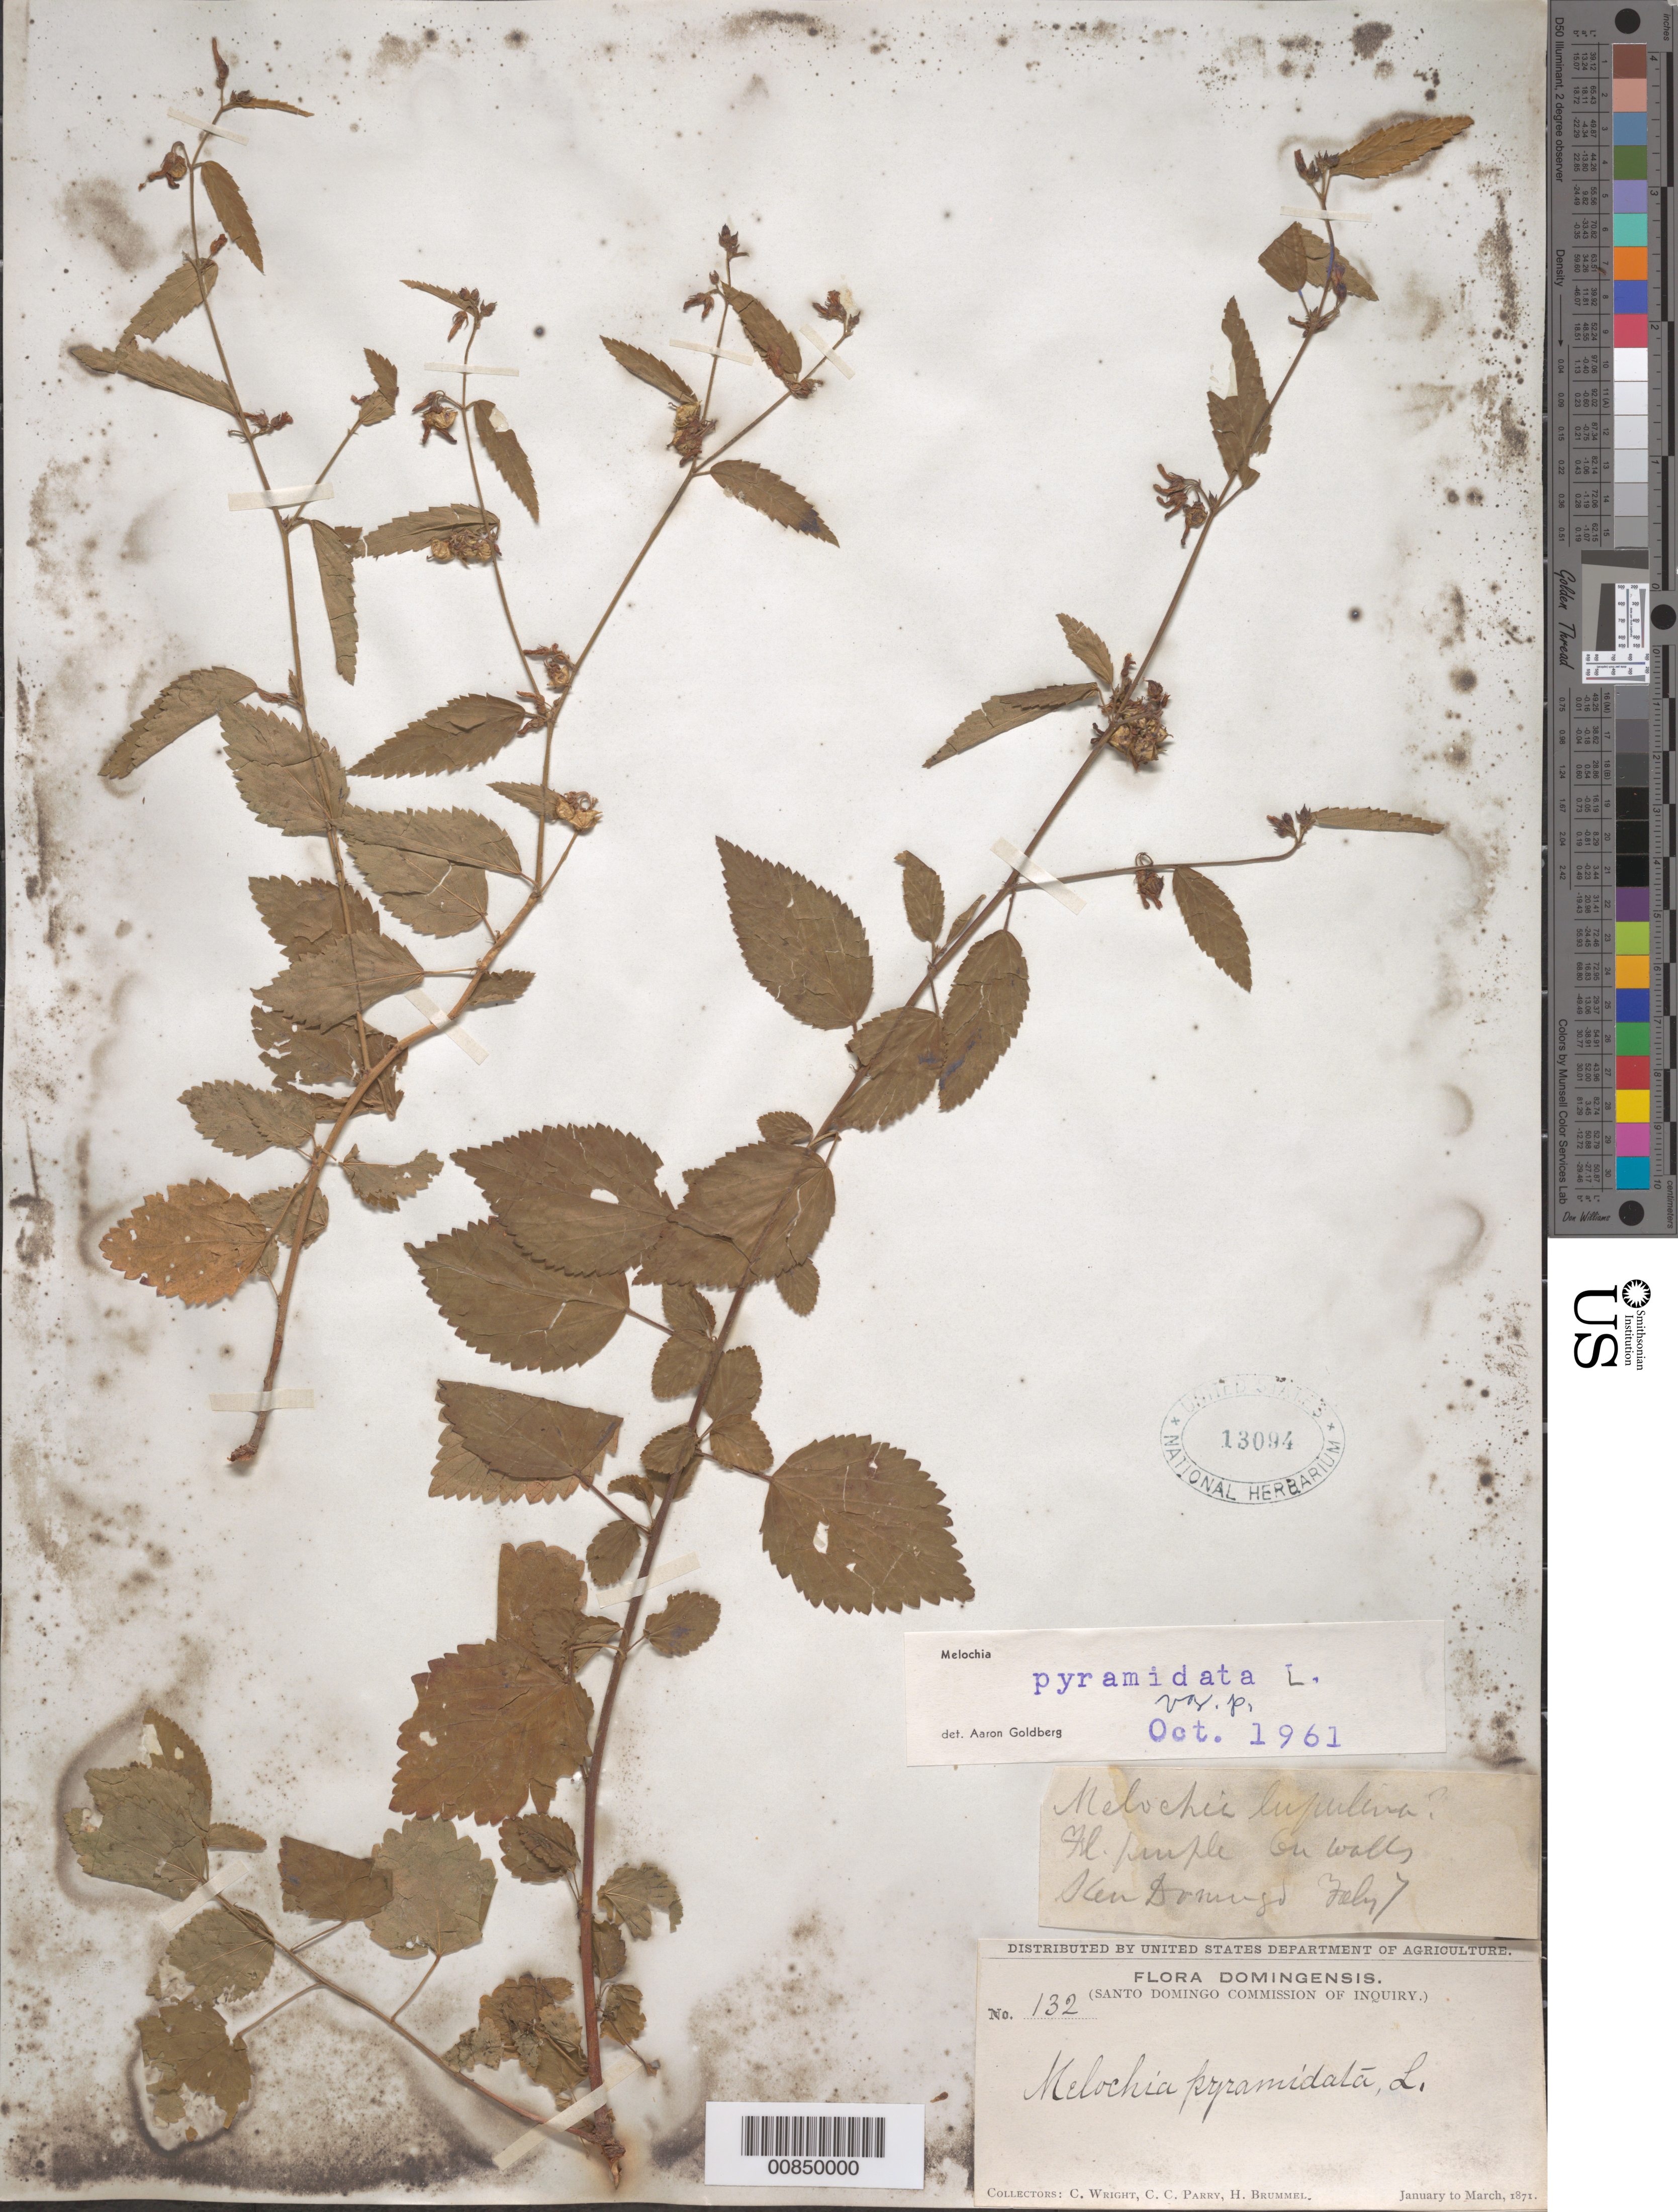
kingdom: Plantae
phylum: Tracheophyta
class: Magnoliopsida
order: Malvales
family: Malvaceae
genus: Melochia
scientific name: Melochia pyramidata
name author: L.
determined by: Goldberg, Aaron, (US), NMNH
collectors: C. Wright, C. C. Parry & H. Brummel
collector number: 132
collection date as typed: Jan 1871 to -- Mar 1871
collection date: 1871-01/1871-03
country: Dominican Republic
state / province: Distrito Nacional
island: Hispaniola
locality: Santo Domingo City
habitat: On walls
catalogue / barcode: US 13094